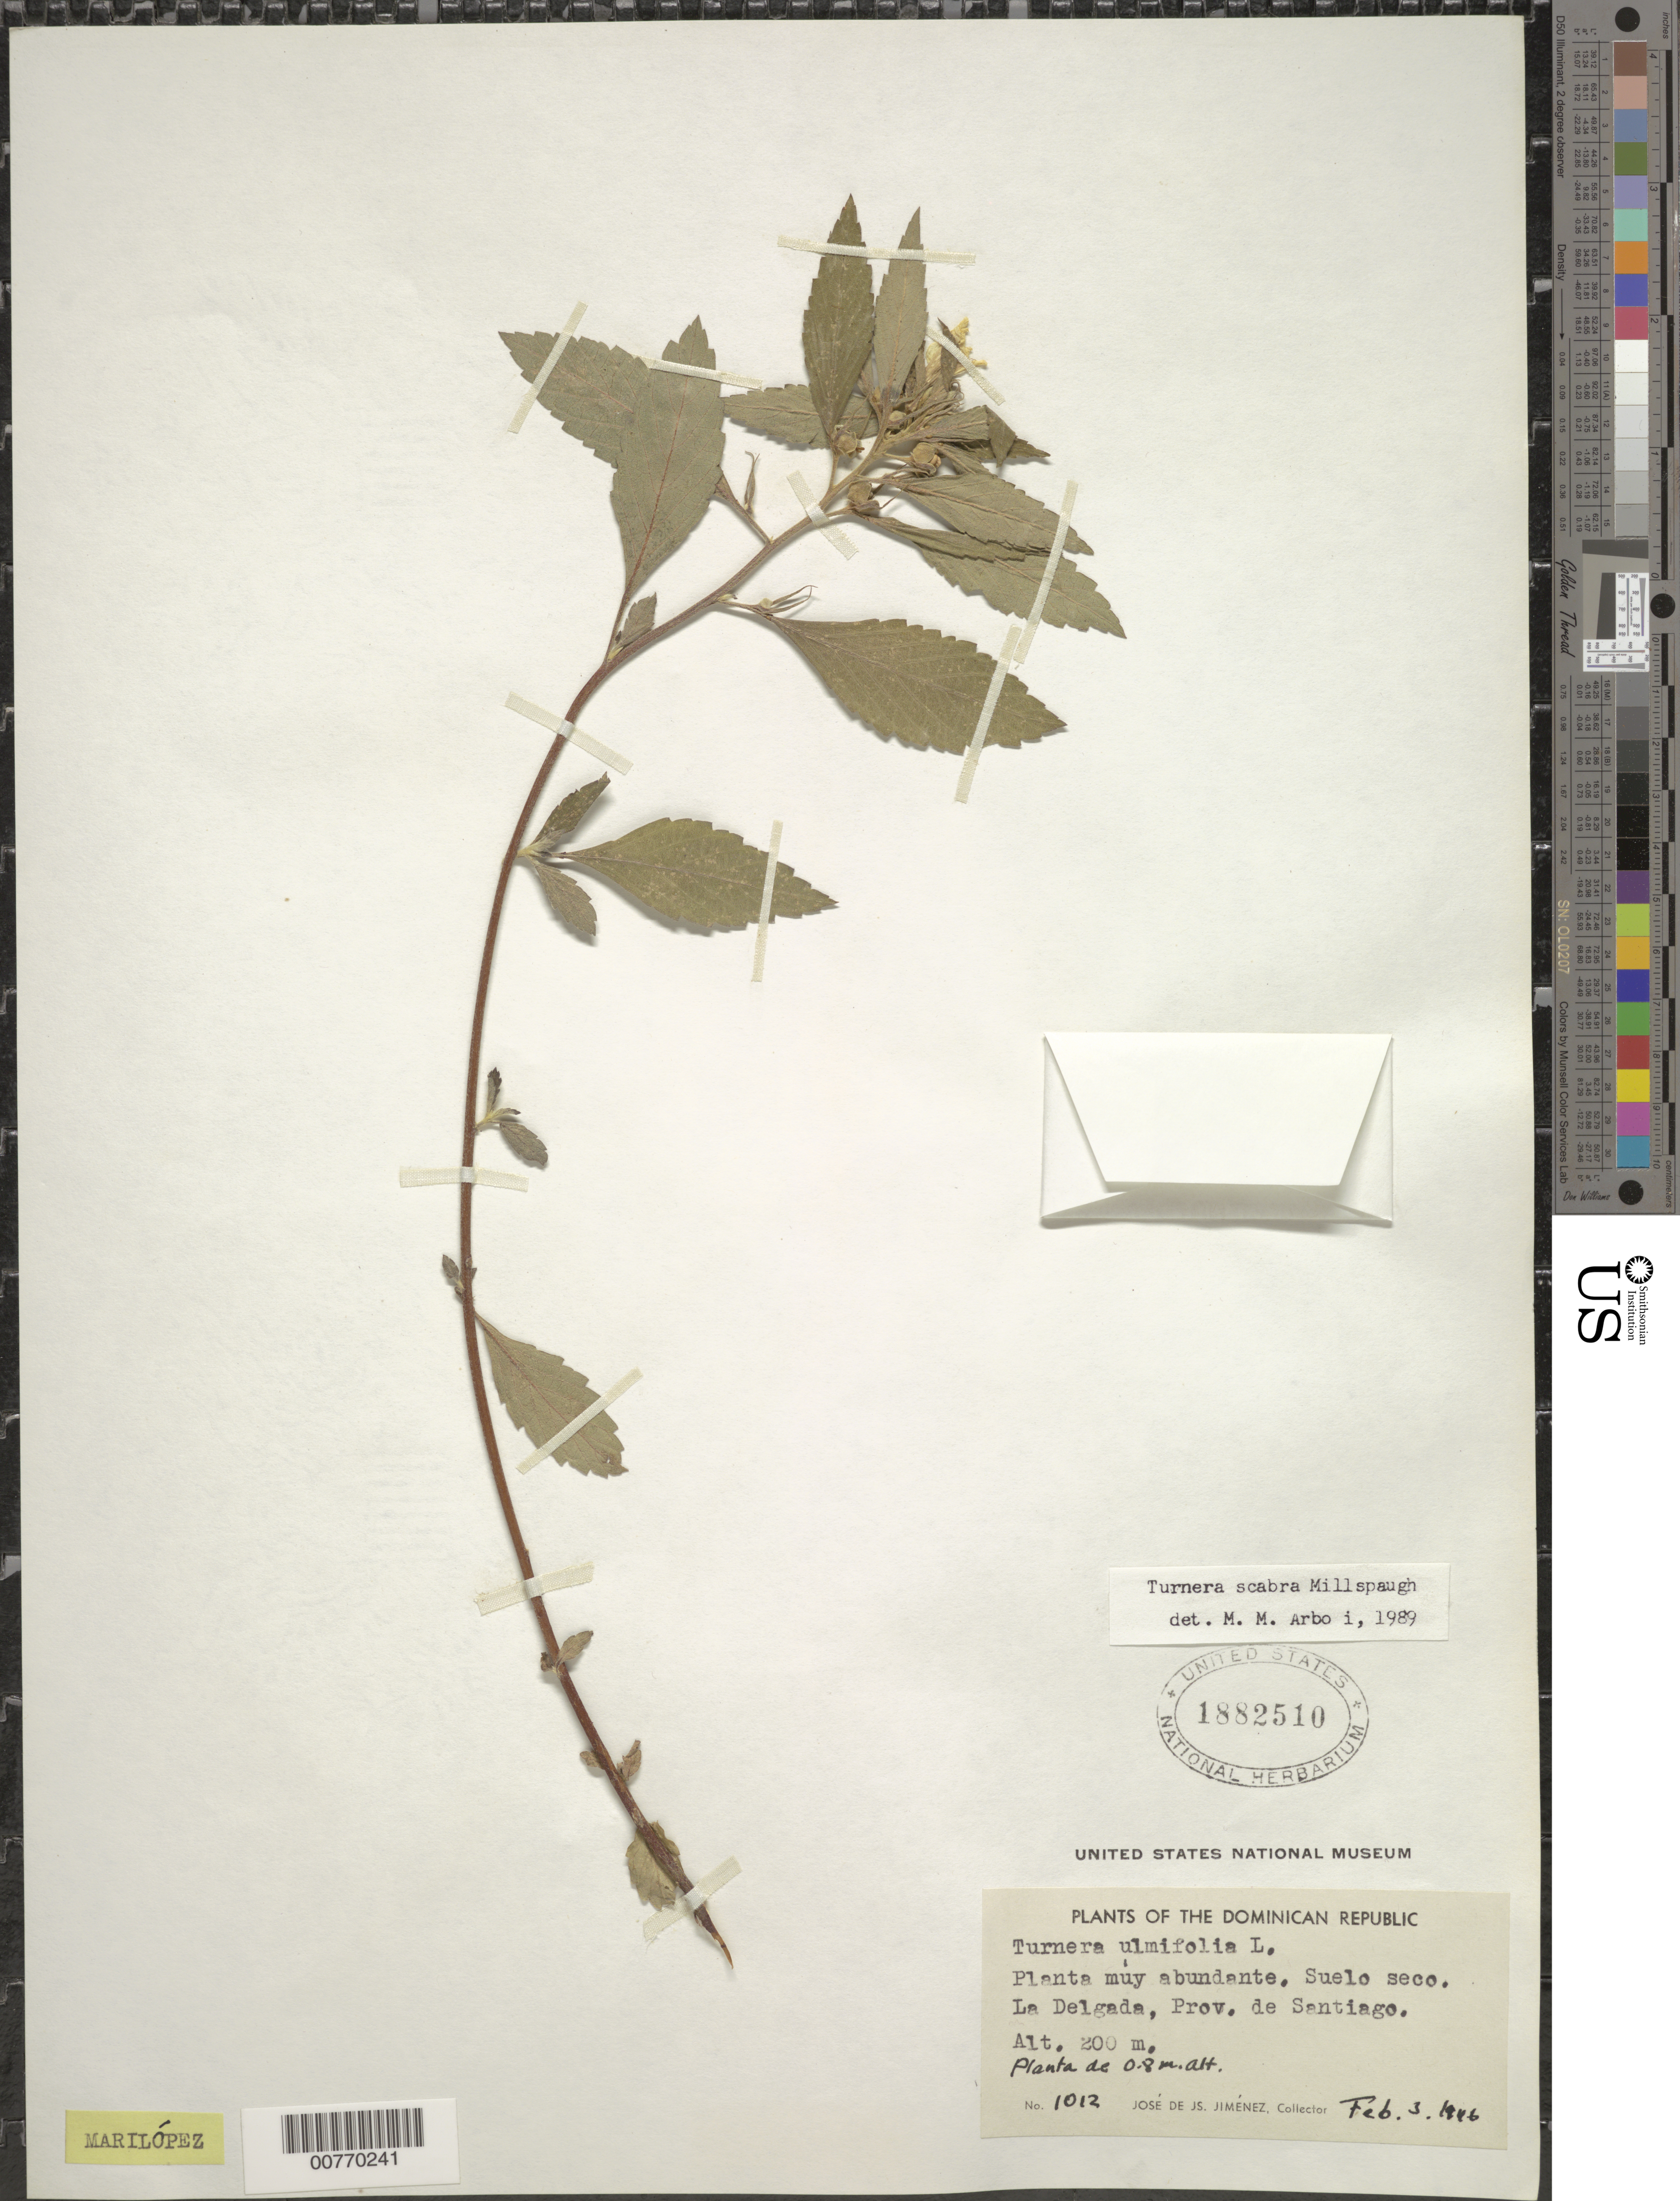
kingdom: Plantae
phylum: Tracheophyta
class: Magnoliopsida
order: Malpighiales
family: Turneraceae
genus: Turnera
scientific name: Turnera ulmifolia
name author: L.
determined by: Arbo, M. M.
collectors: J. J. Jiménez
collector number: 1012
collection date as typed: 03 Feb 1946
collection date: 1946-02-03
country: Dominican Republic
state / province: Santiago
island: Hispaniola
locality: La Delgada.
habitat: Dry soil.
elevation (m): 200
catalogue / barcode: US 1882510